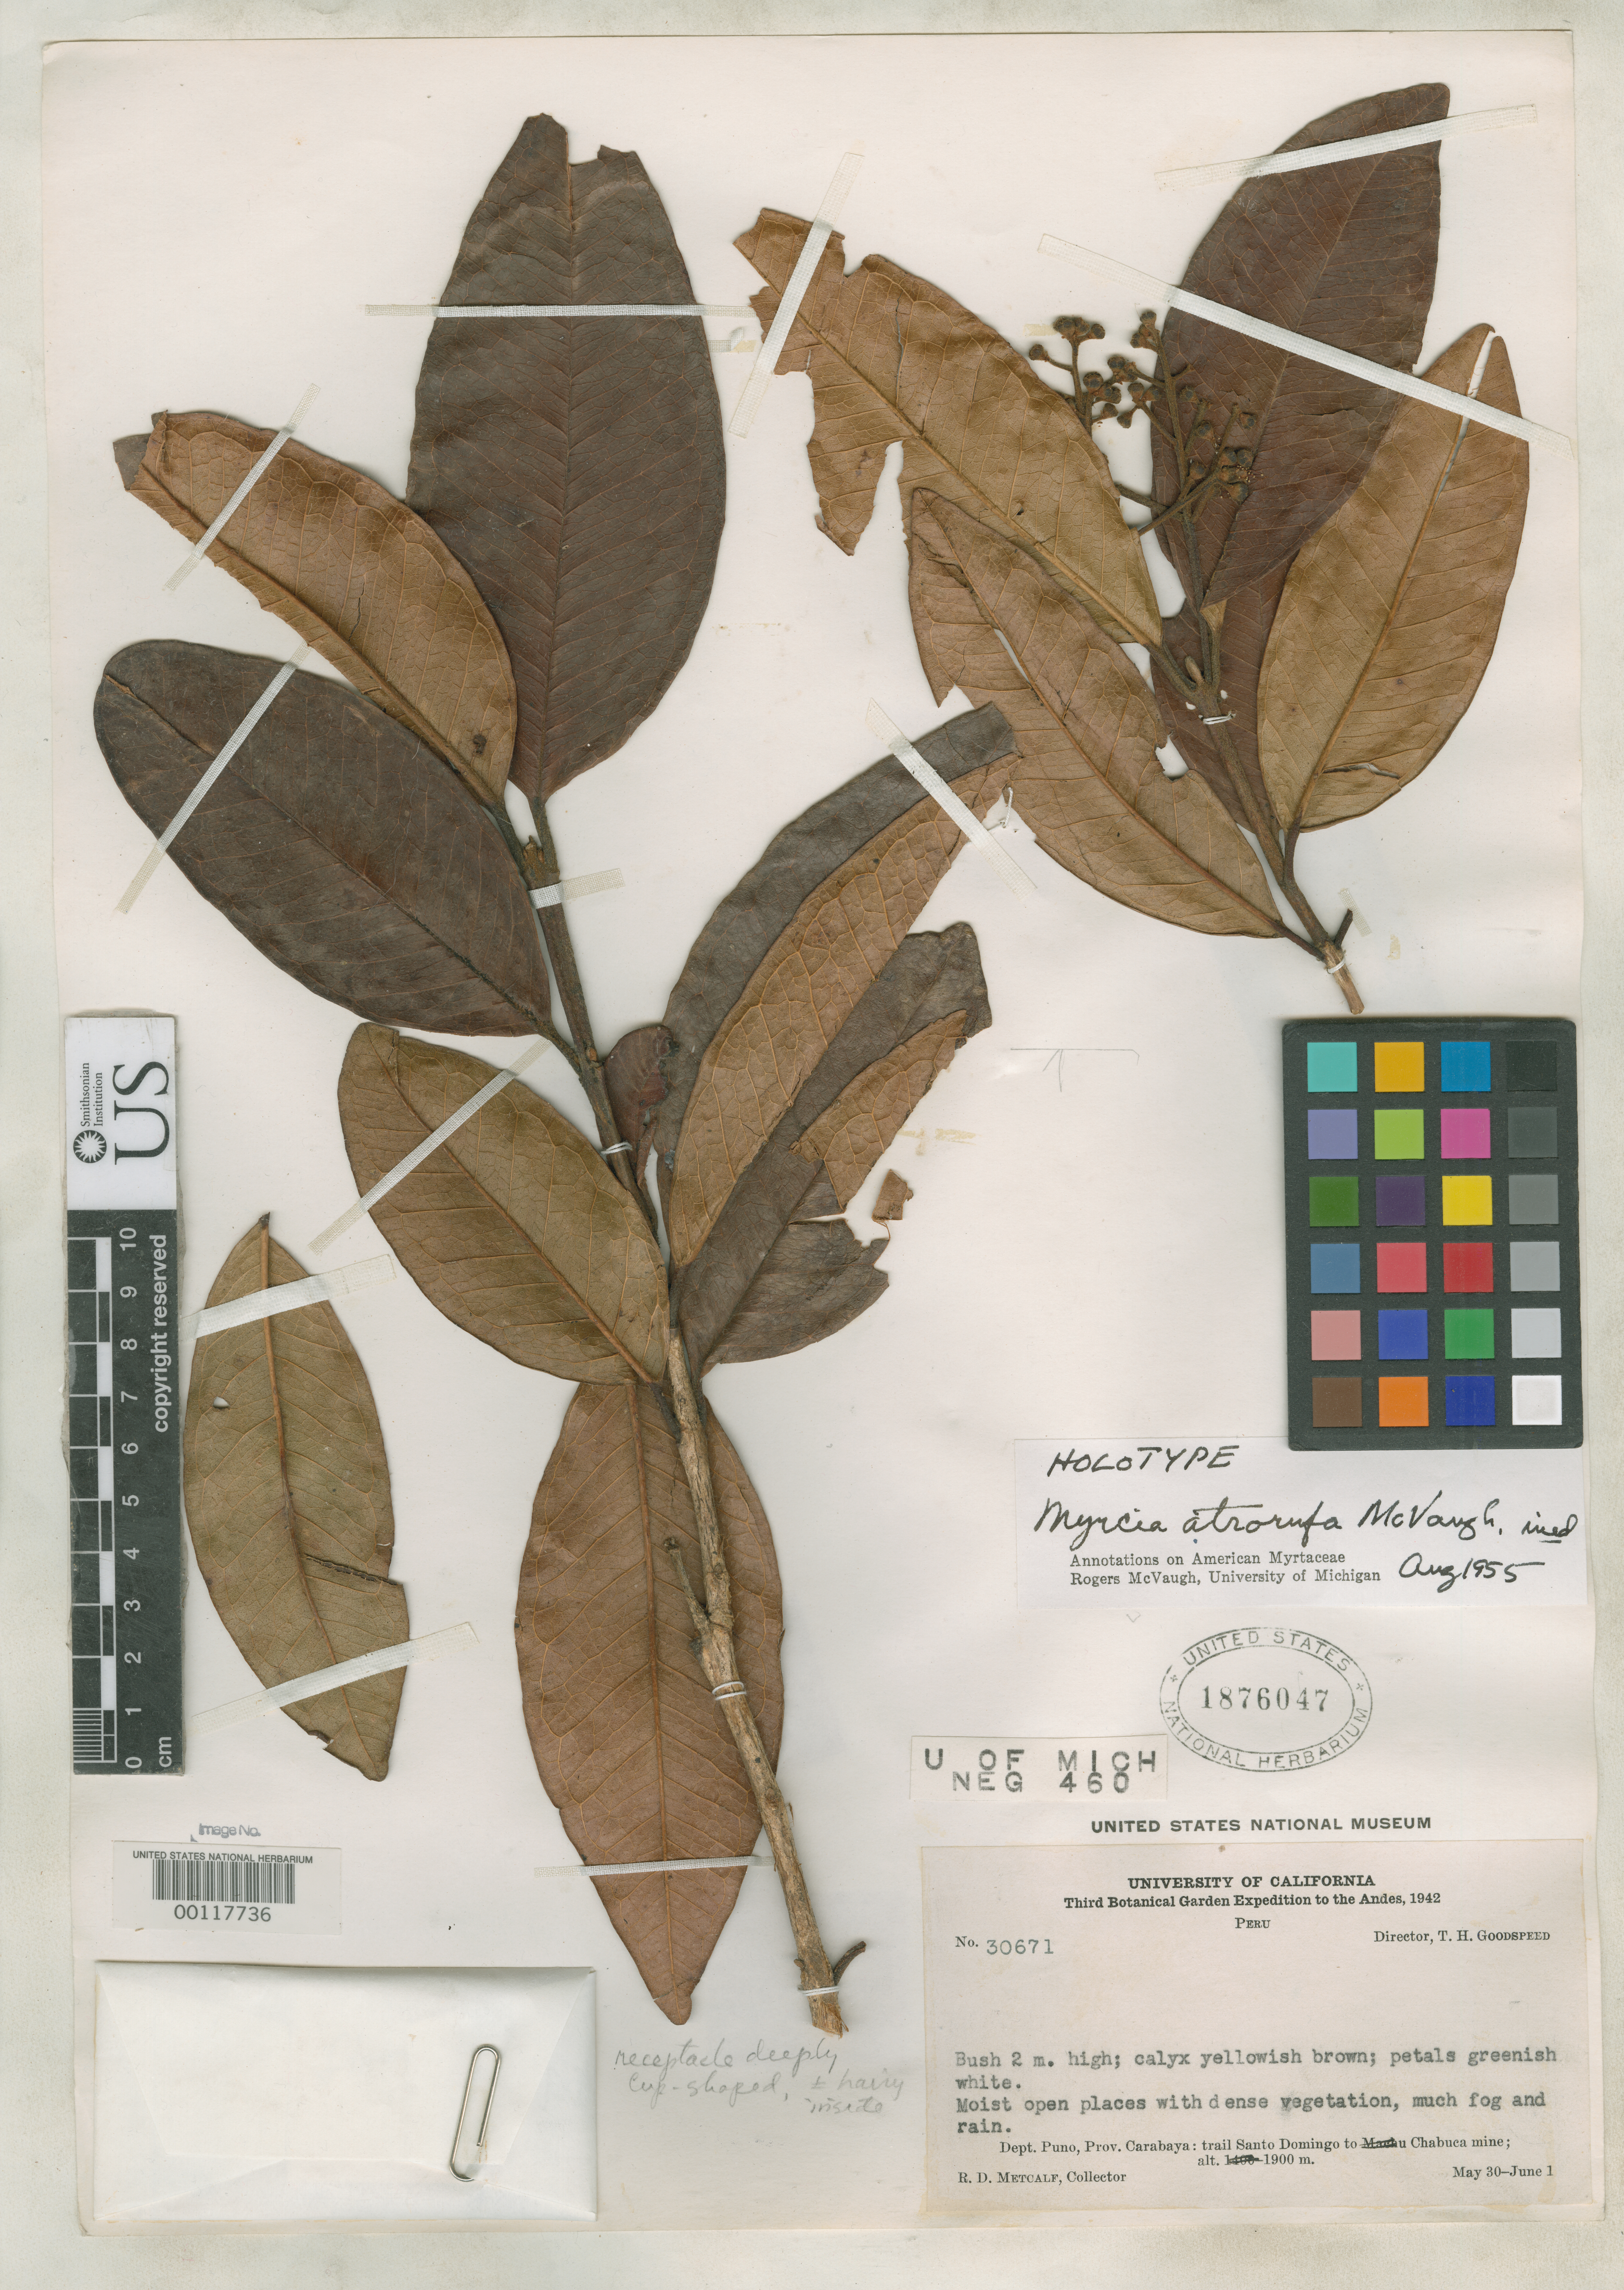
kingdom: Plantae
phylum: Tracheophyta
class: Magnoliopsida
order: Myrtales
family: Myrtaceae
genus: Myrcia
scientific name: Myrcia atrorufa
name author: McVaugh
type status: Holotype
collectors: R. D. Metcalf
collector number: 30671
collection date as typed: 30 May 1942 to 01 Jun 1942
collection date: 1942-05-30/1942-06-01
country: Peru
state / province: Puno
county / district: Carabaya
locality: Trail Santo Domingo to Chabucamine.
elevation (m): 1900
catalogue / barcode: US 1876047